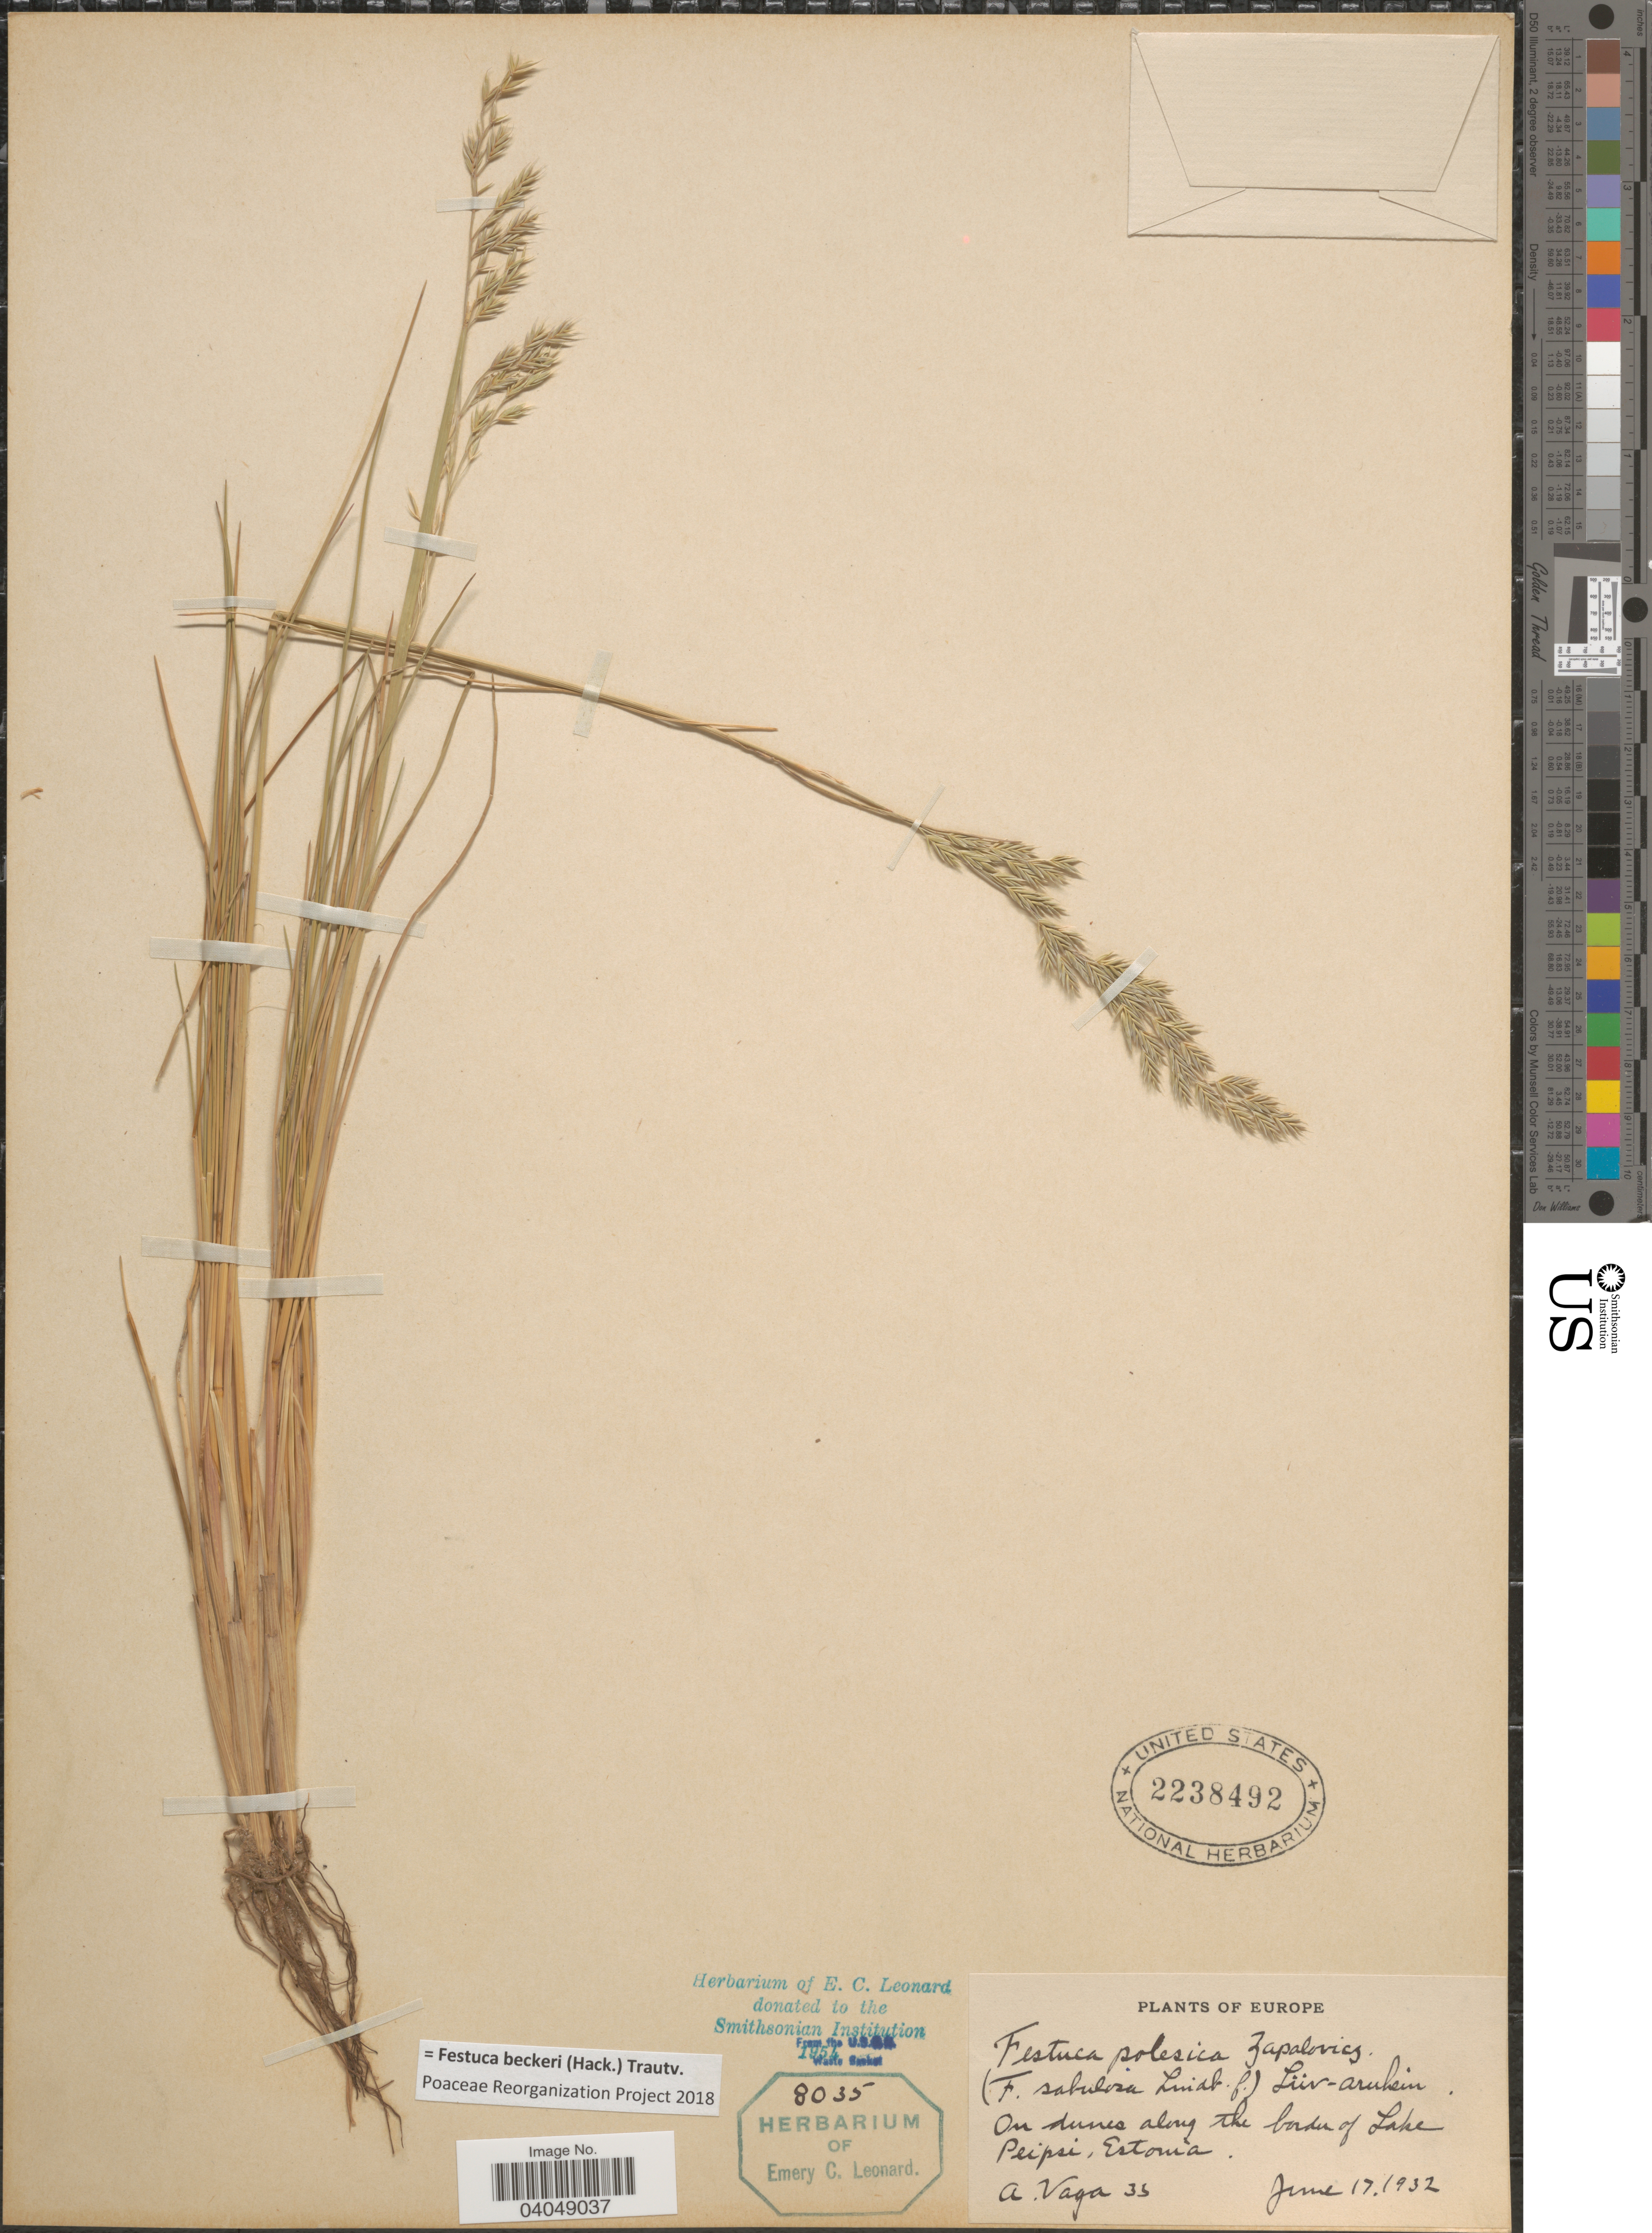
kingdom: Plantae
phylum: Tracheophyta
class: Liliopsida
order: Poales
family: Poaceae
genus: Festuca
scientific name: Festuca beckeri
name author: (Hack.) Trautv.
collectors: A. Vaga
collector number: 35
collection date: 1932-06-17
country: Estonia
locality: On dunes along the border of Lake Peipsi.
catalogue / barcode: US 2238492